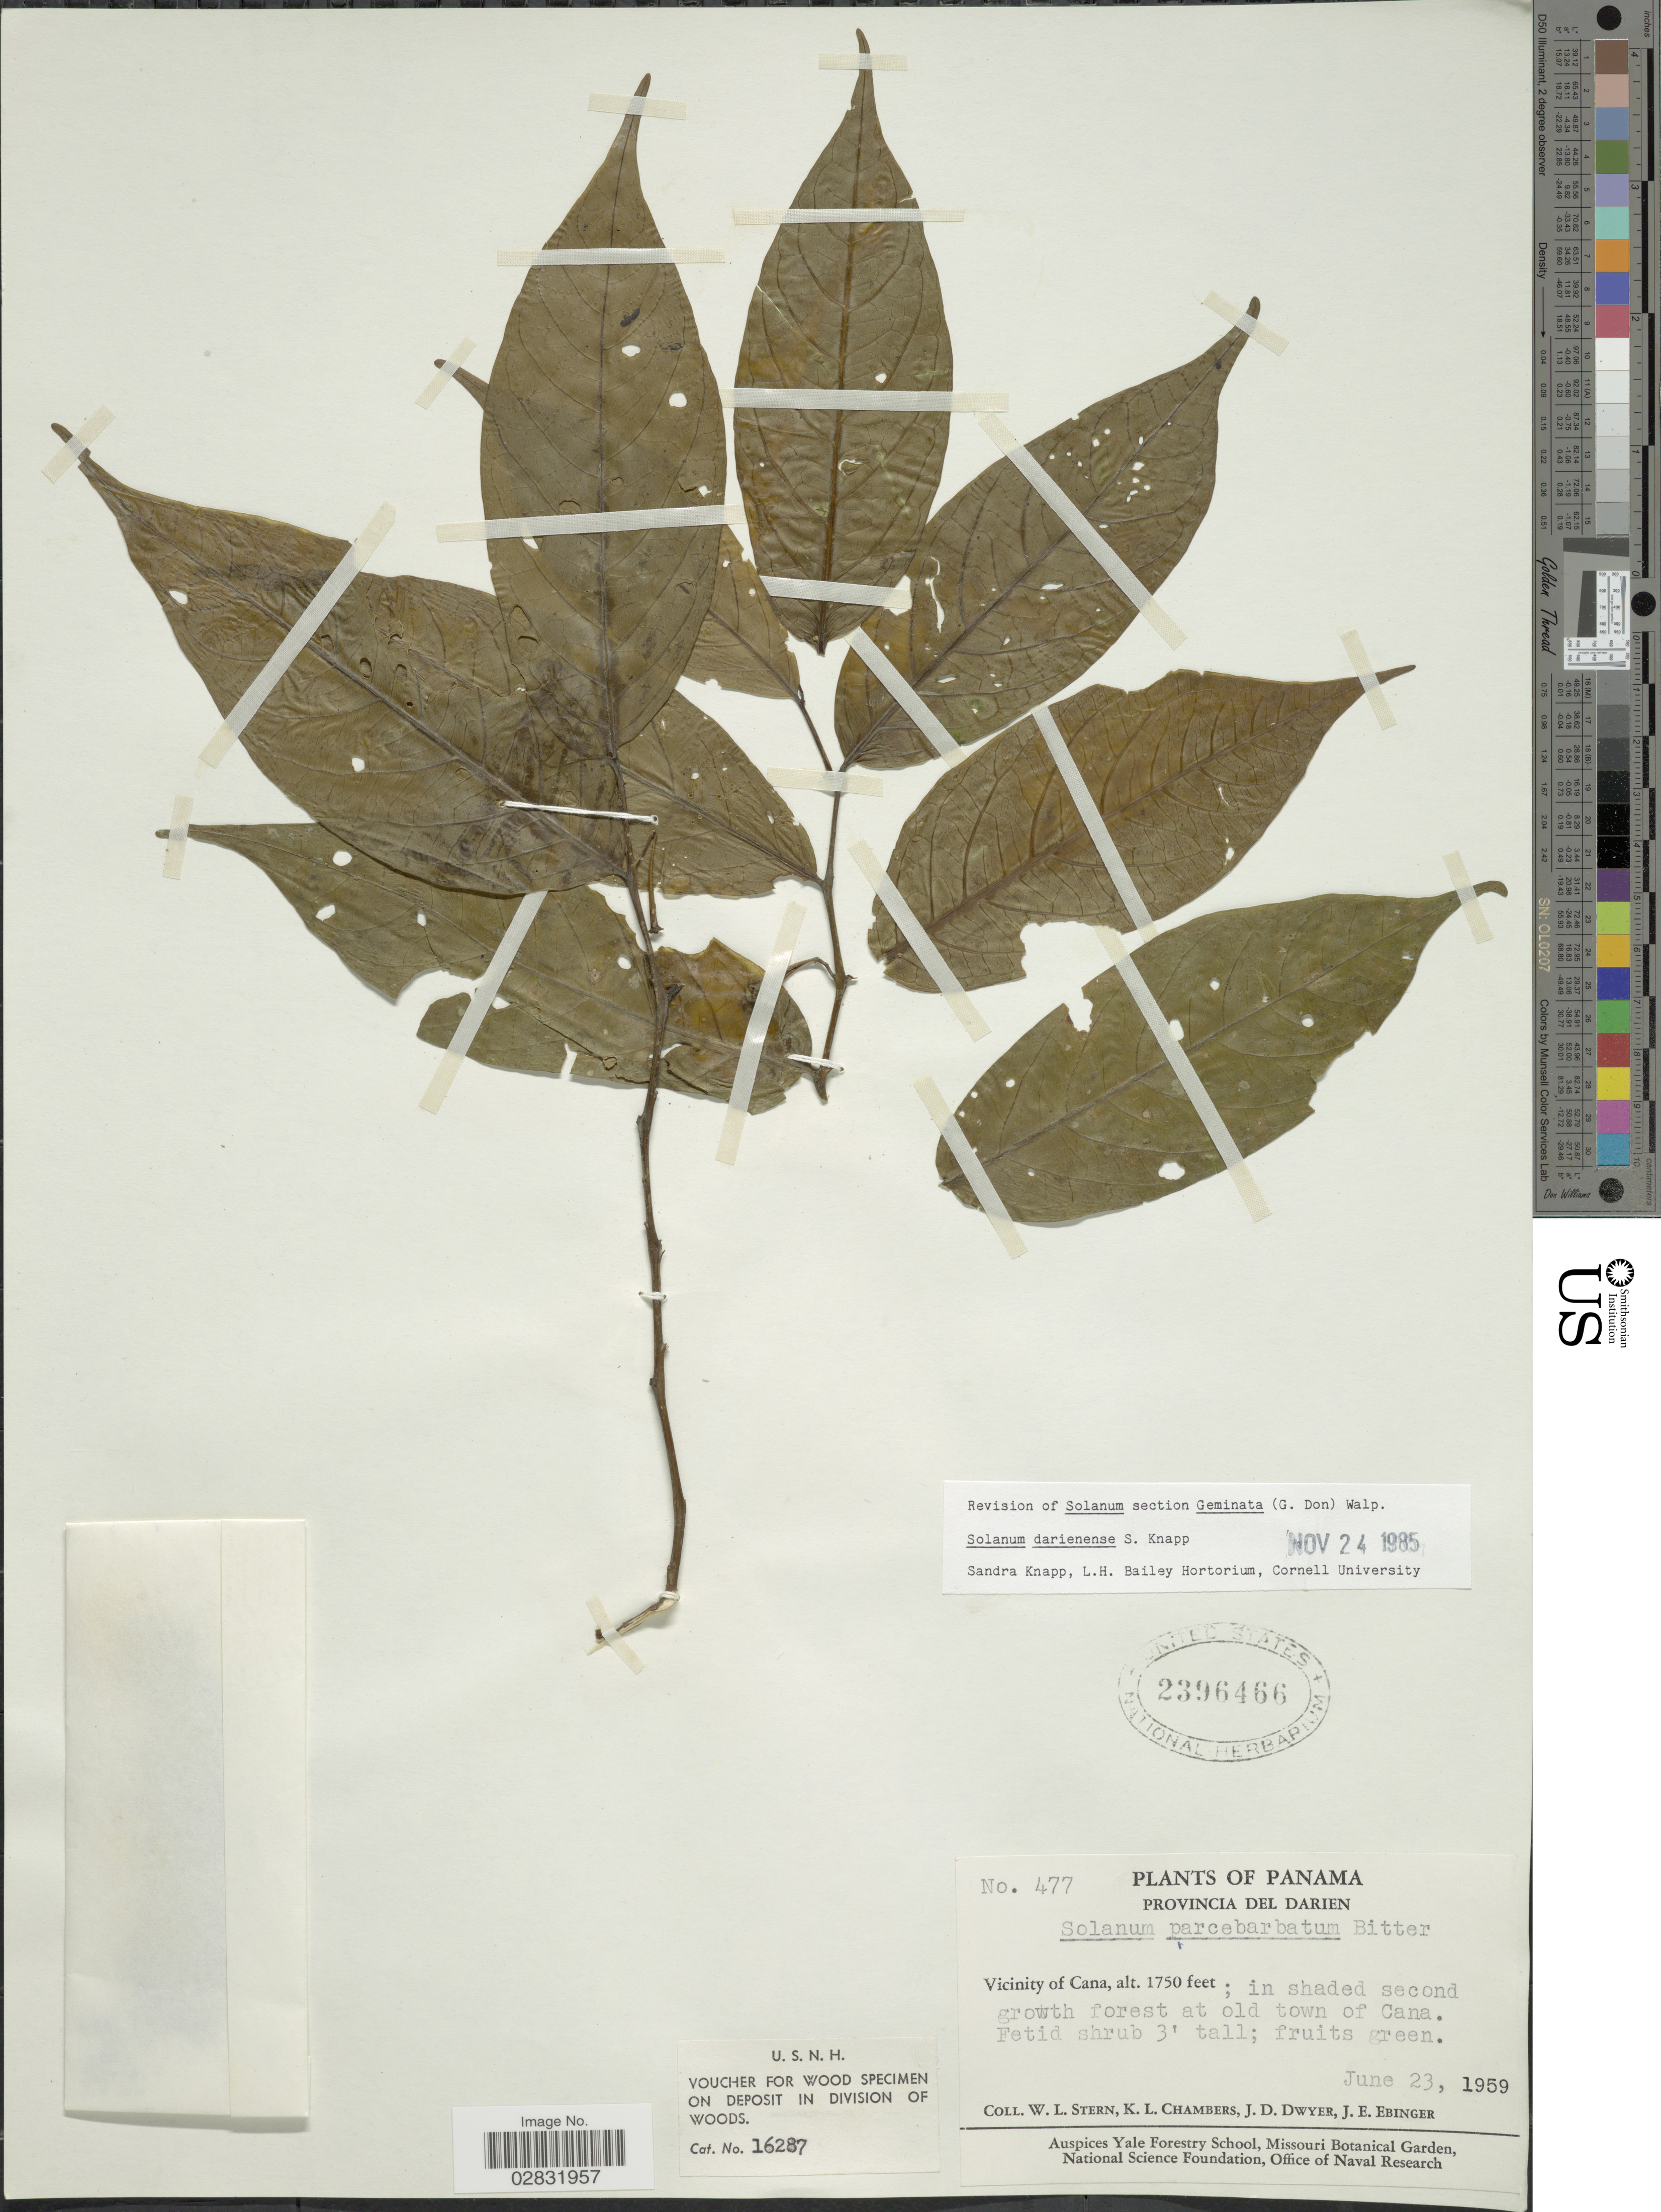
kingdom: Plantae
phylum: Tracheophyta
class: Magnoliopsida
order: Solanales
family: Solanaceae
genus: Solanum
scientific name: Solanum darienense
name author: S. Knapp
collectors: W. L. Stern, K. Chambers, J. D. Dwyer & J. Ebinger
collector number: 477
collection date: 1959-06-23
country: Panama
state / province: Darién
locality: Provincia del Darien. Vicinity of Cana, in shaded second growth forest at old town of Cana.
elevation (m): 533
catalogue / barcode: US 2396466